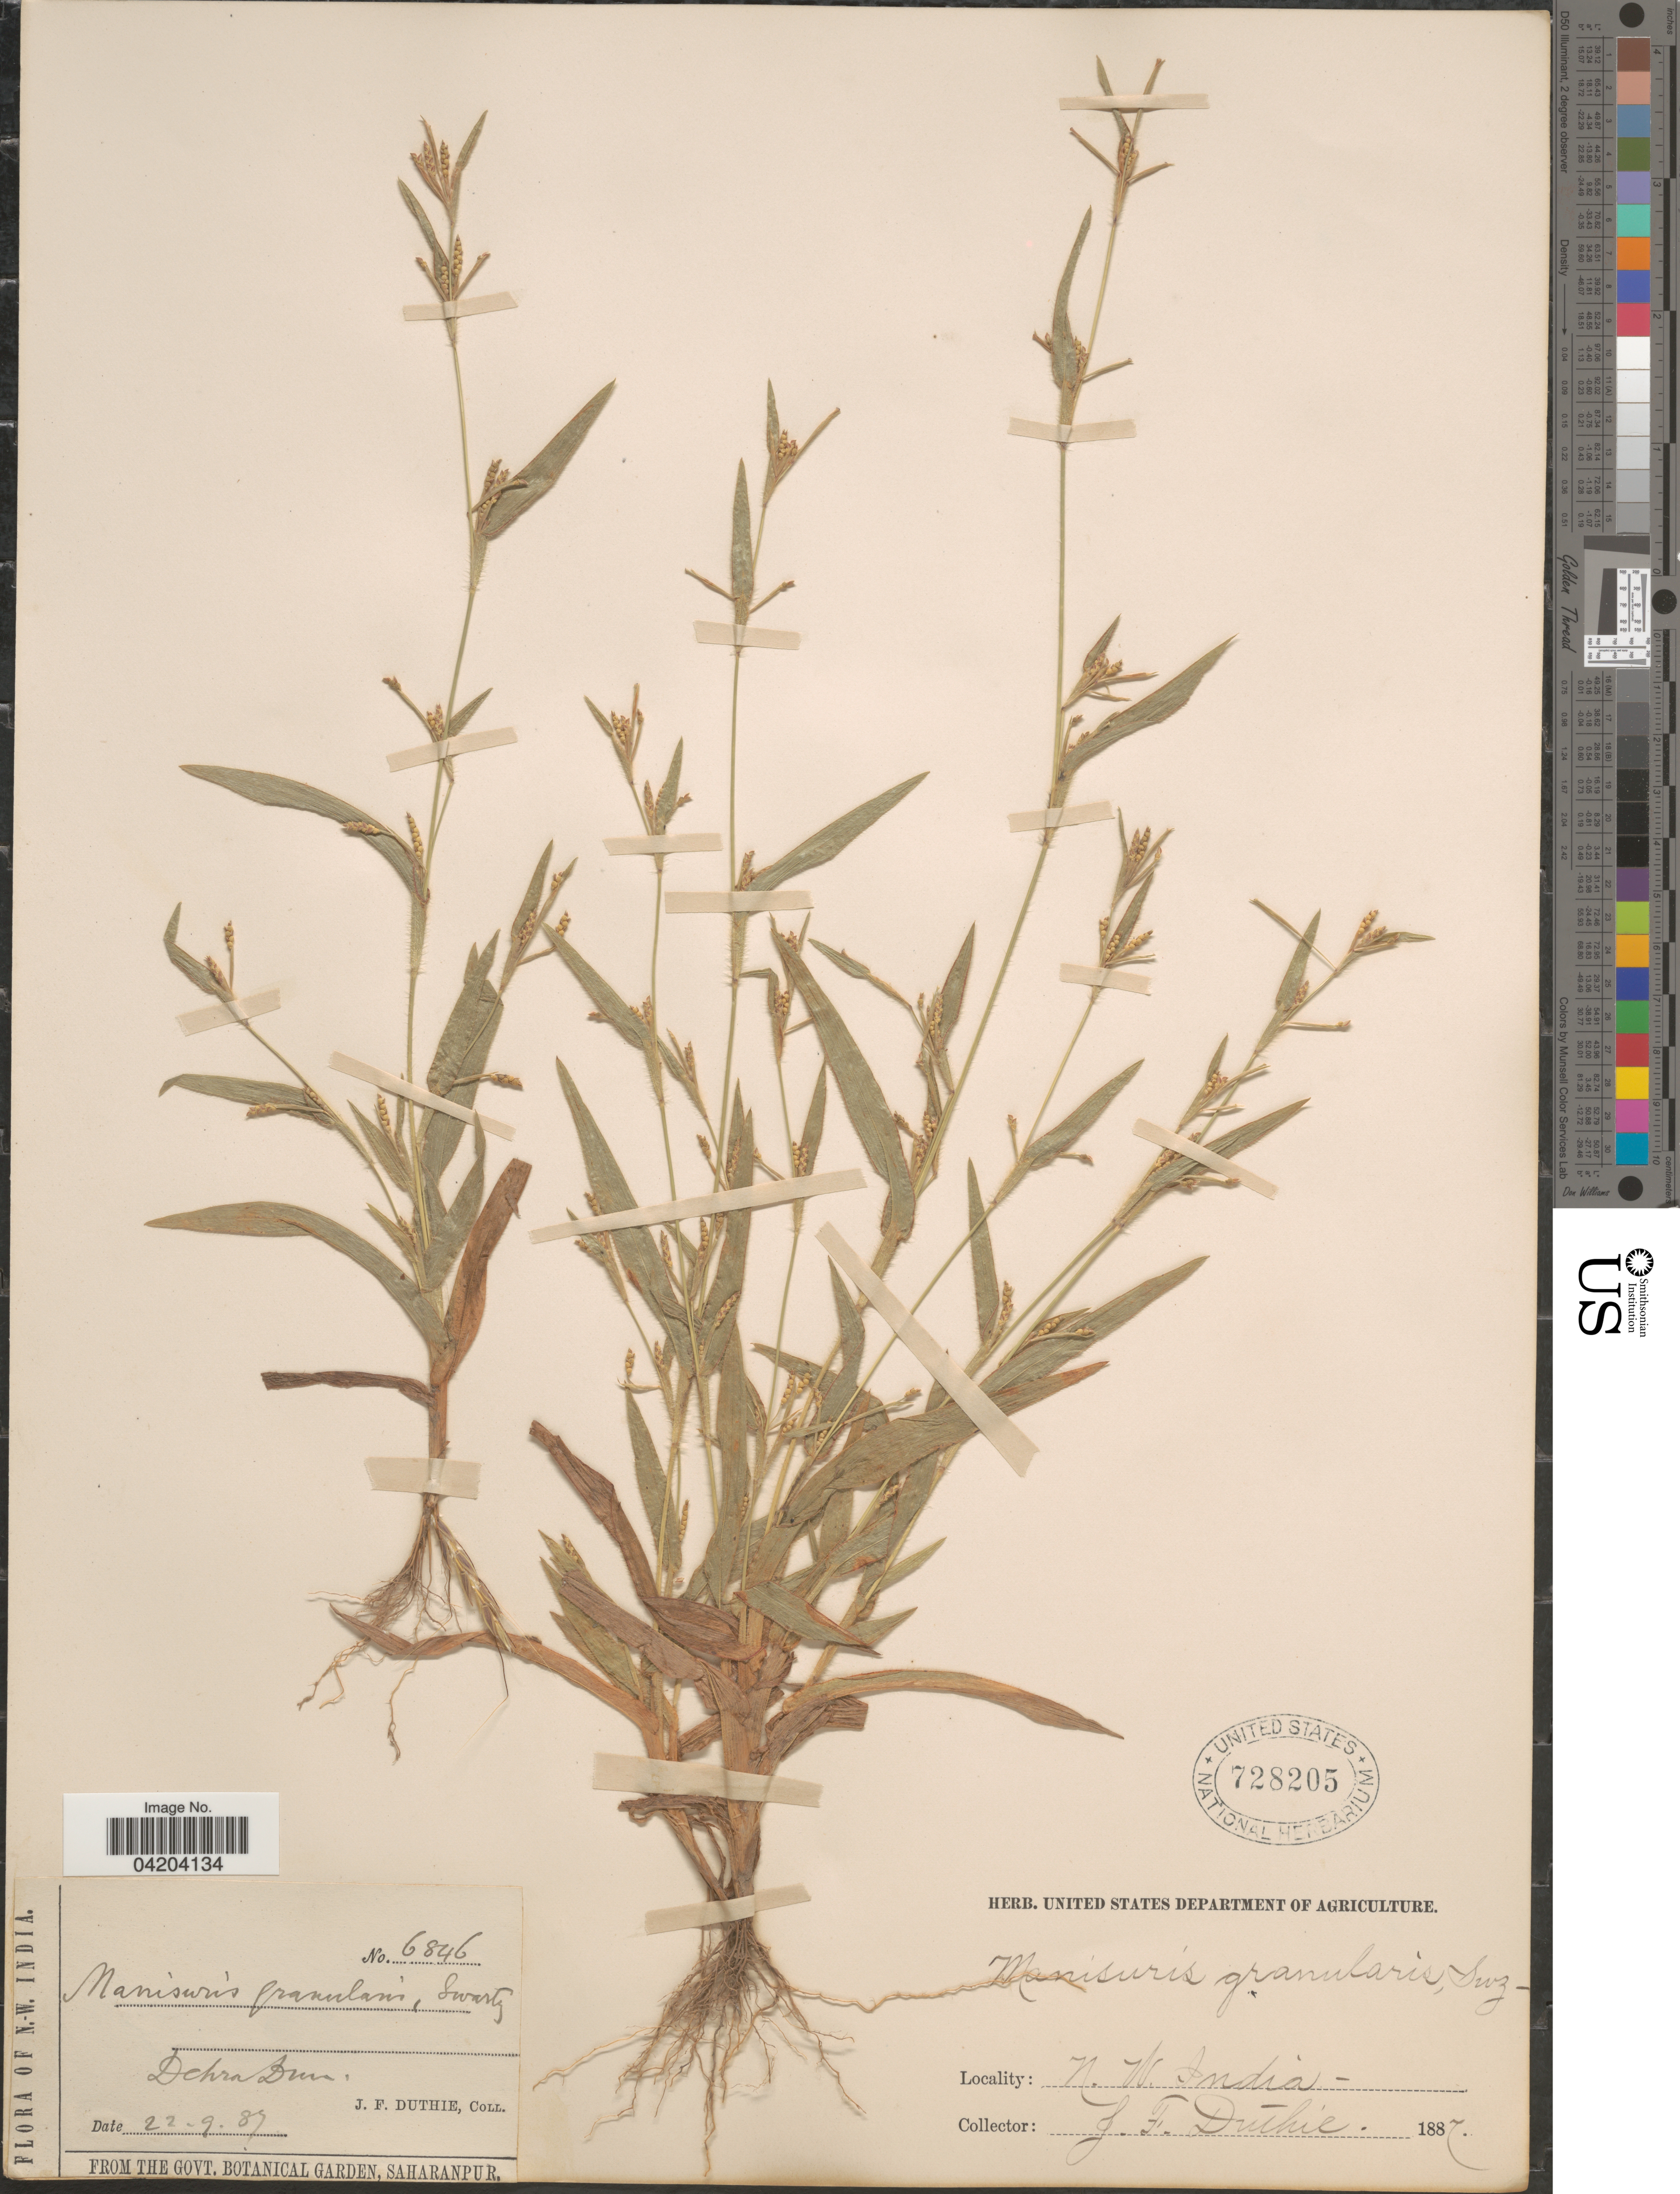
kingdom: Plantae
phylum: Tracheophyta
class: Liliopsida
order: Poales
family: Poaceae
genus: Mnesithea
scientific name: Mnesithea granularis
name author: (L.) de Koning & Sosef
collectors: J. F. Duthie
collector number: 6846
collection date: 1887-09-22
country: India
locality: N.W. India. Dehra Dun.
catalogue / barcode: US 728205